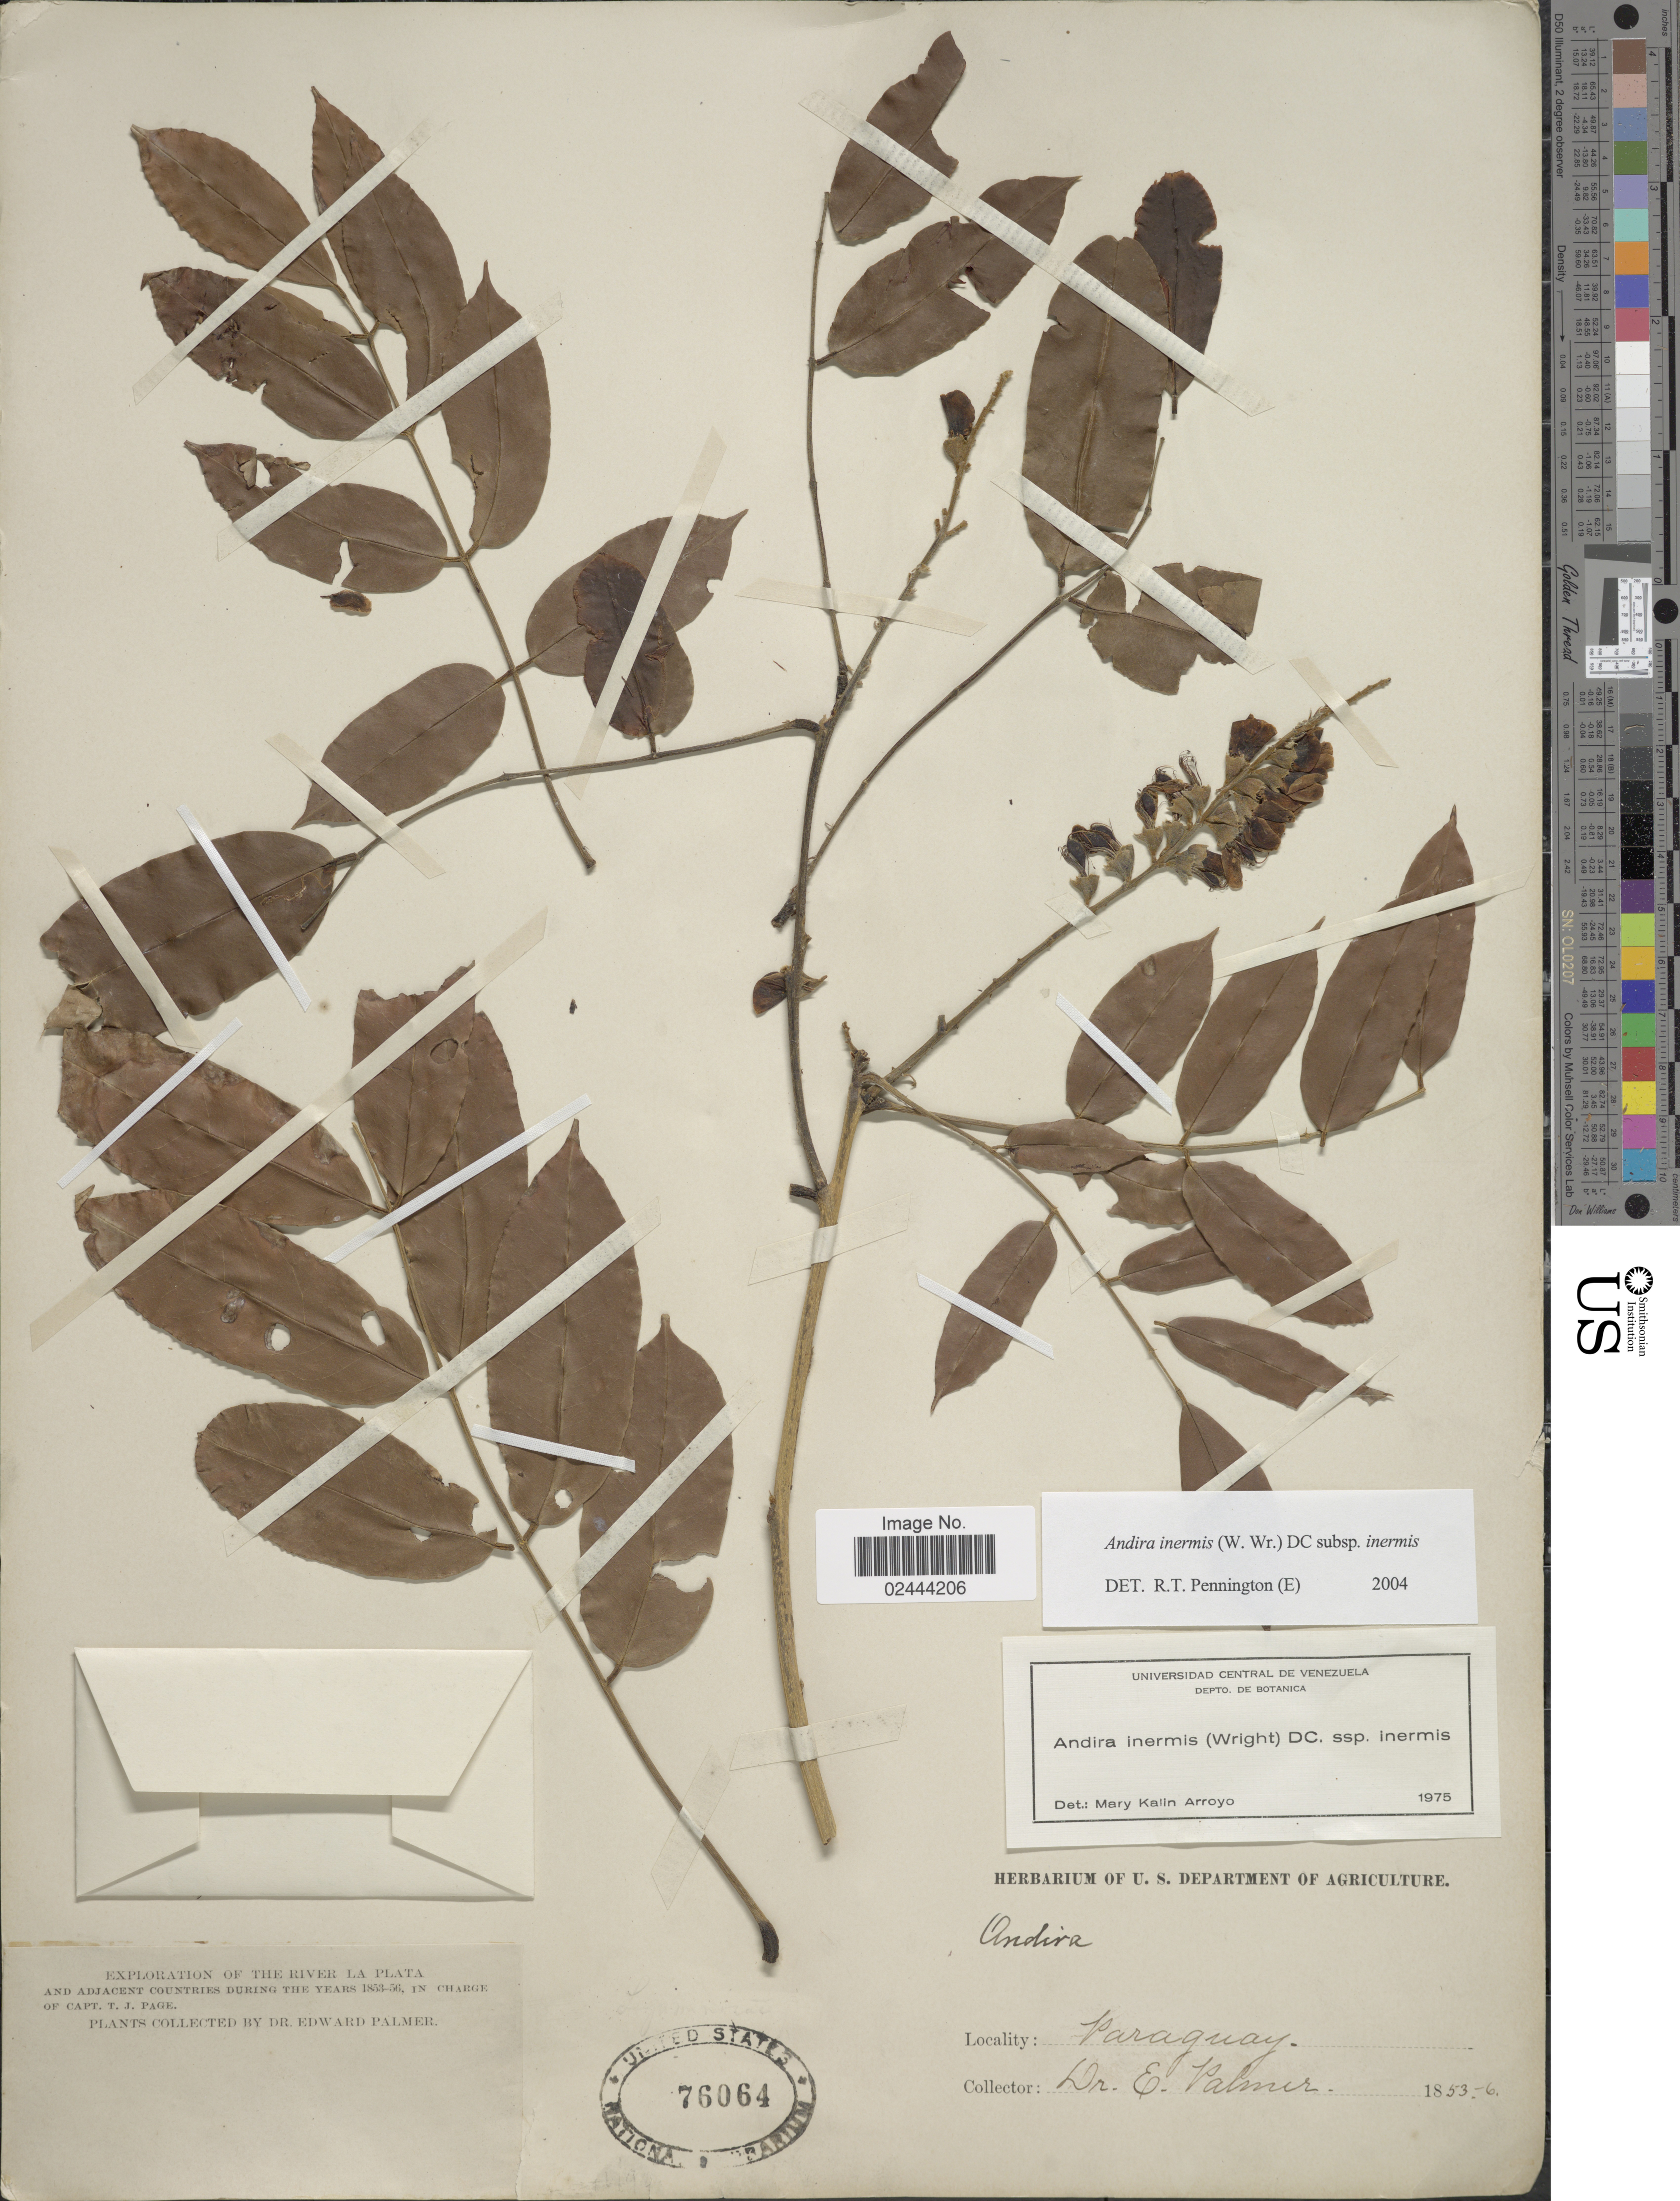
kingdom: Plantae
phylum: Tracheophyta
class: Magnoliopsida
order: Fabales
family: Fabaceae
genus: Andira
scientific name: Andira inermis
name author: (W. Wright) Kunth ex DC.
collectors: E. Palmer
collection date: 1853/1856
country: Paraguay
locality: The River La Plata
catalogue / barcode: US 76064